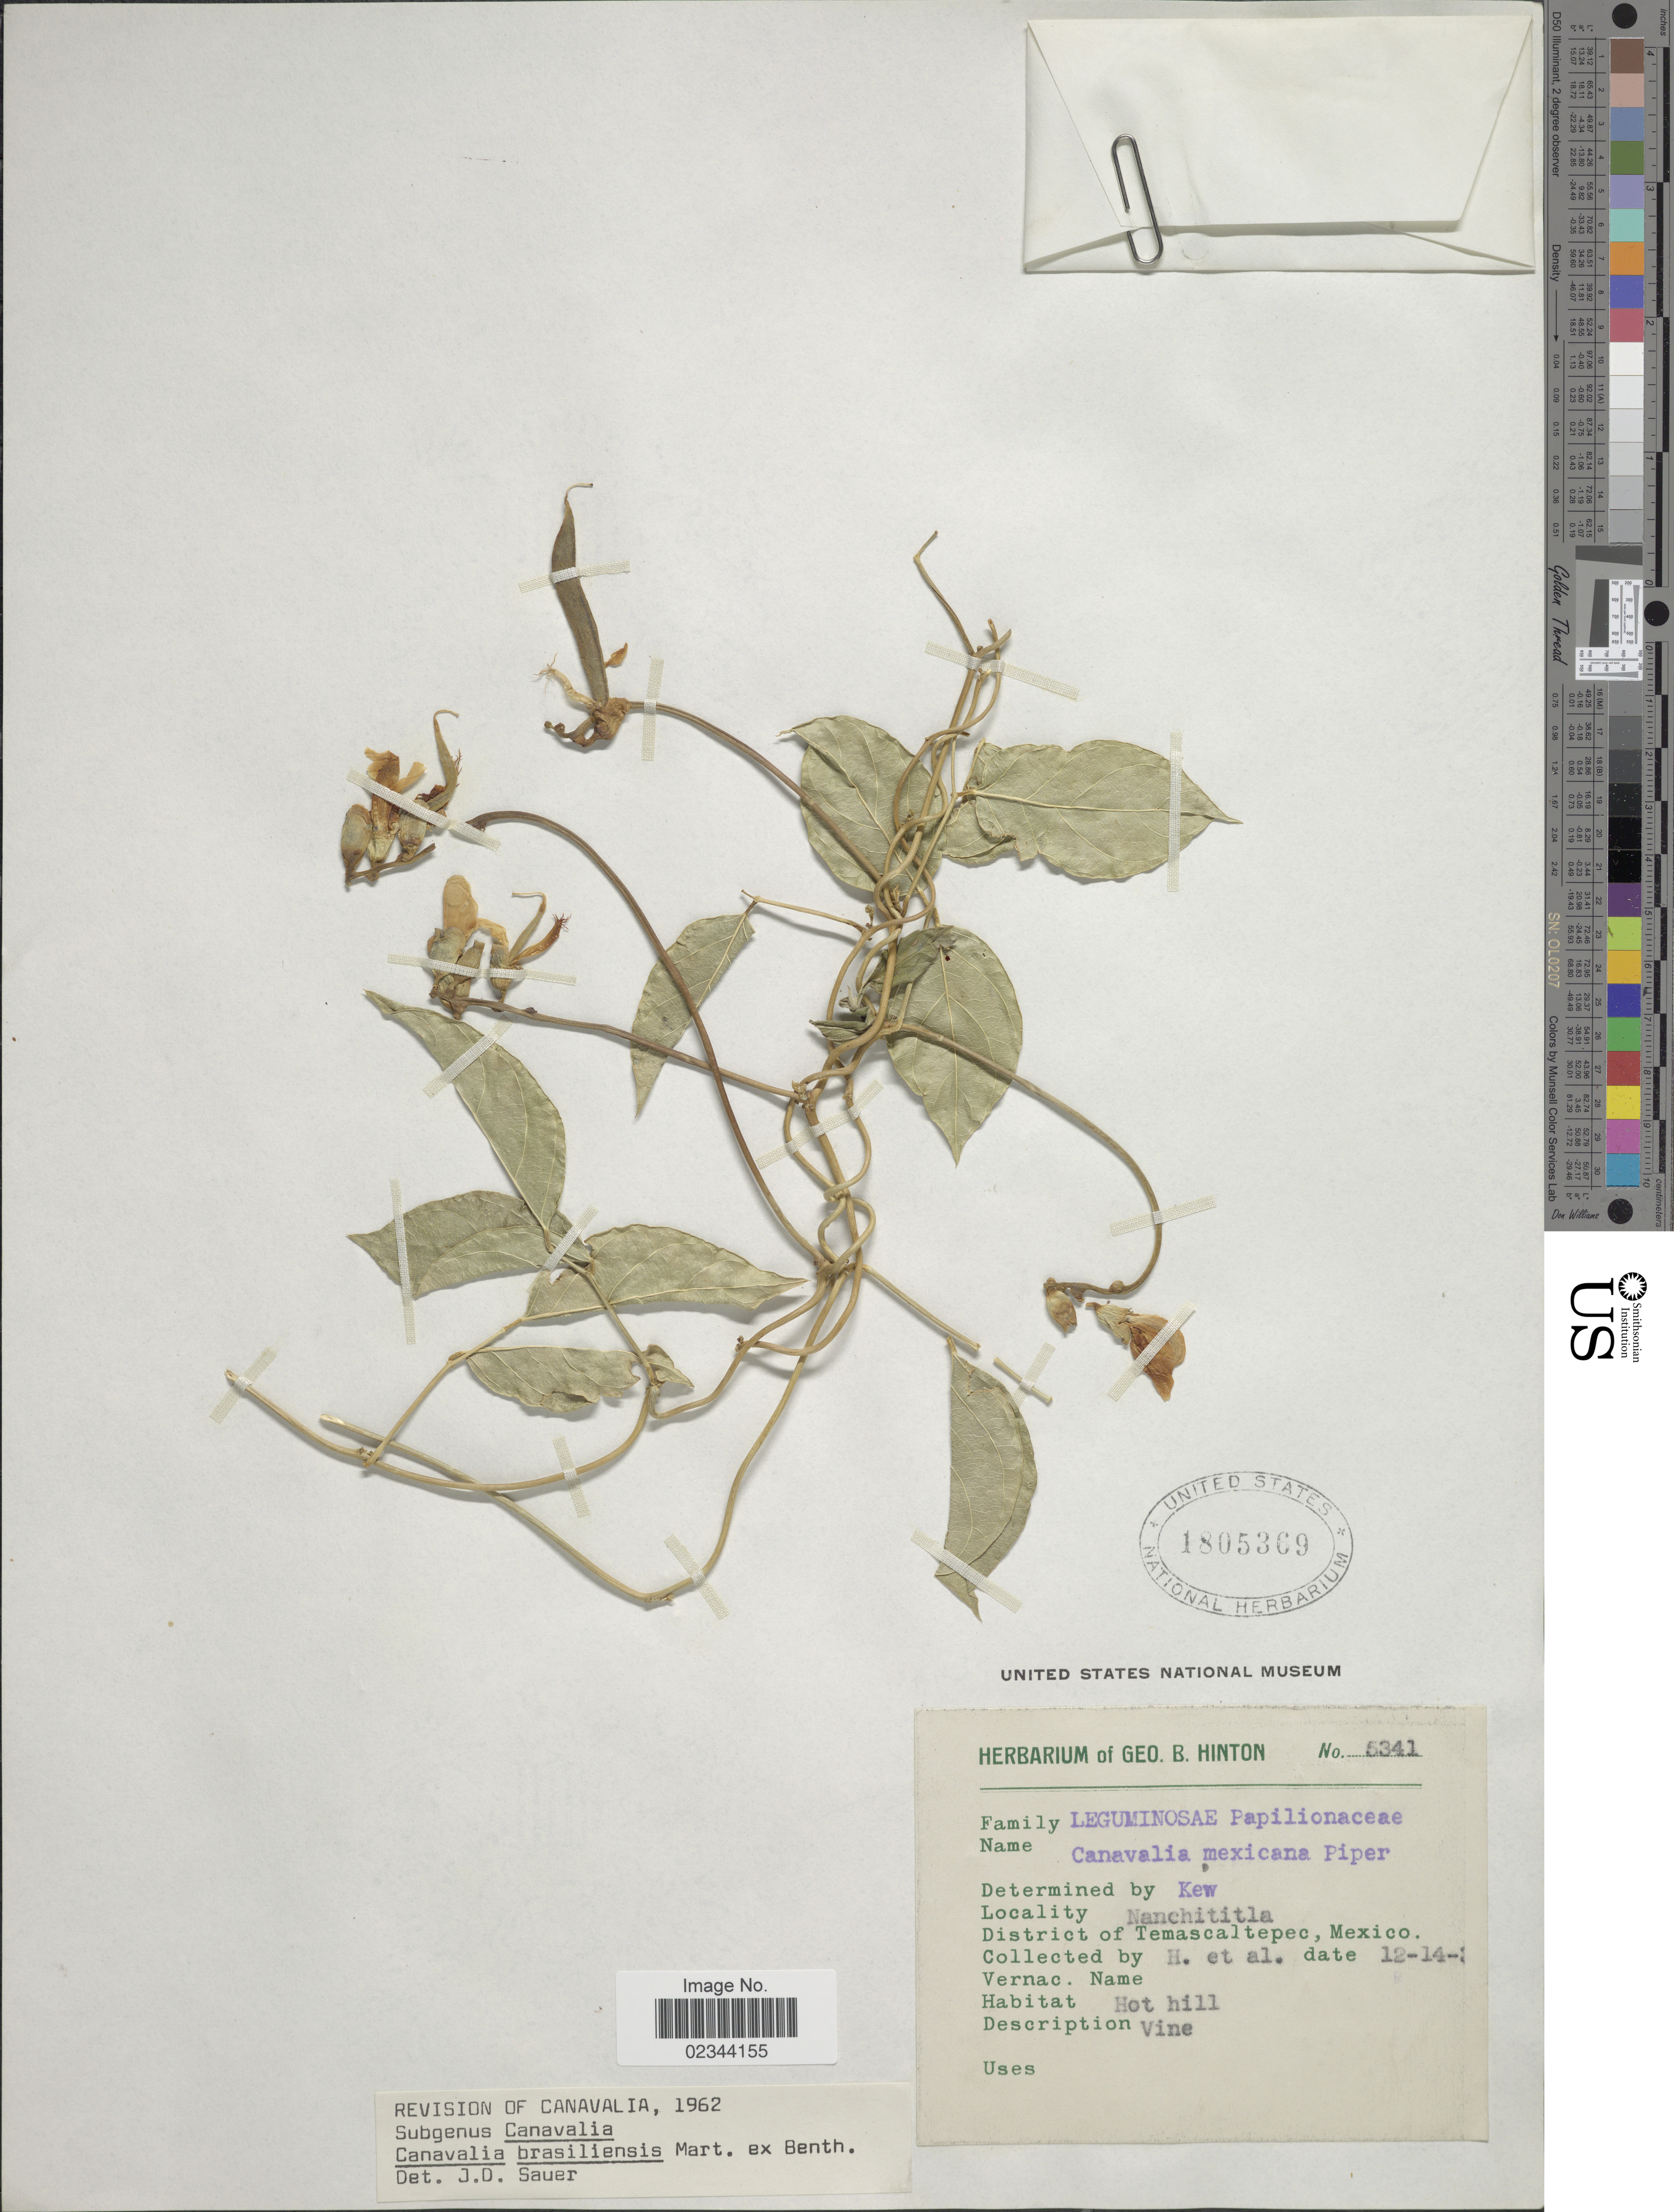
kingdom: Plantae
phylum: Tracheophyta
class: Magnoliopsida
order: Fabales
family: Fabaceae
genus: Canavalia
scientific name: Canavalia brasiliensis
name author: Mart. ex Benth.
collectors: G. B. Hinton & et al.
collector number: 5341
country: Mexico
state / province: México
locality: Nanchititla. District of Temascaltepec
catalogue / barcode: US 1805369